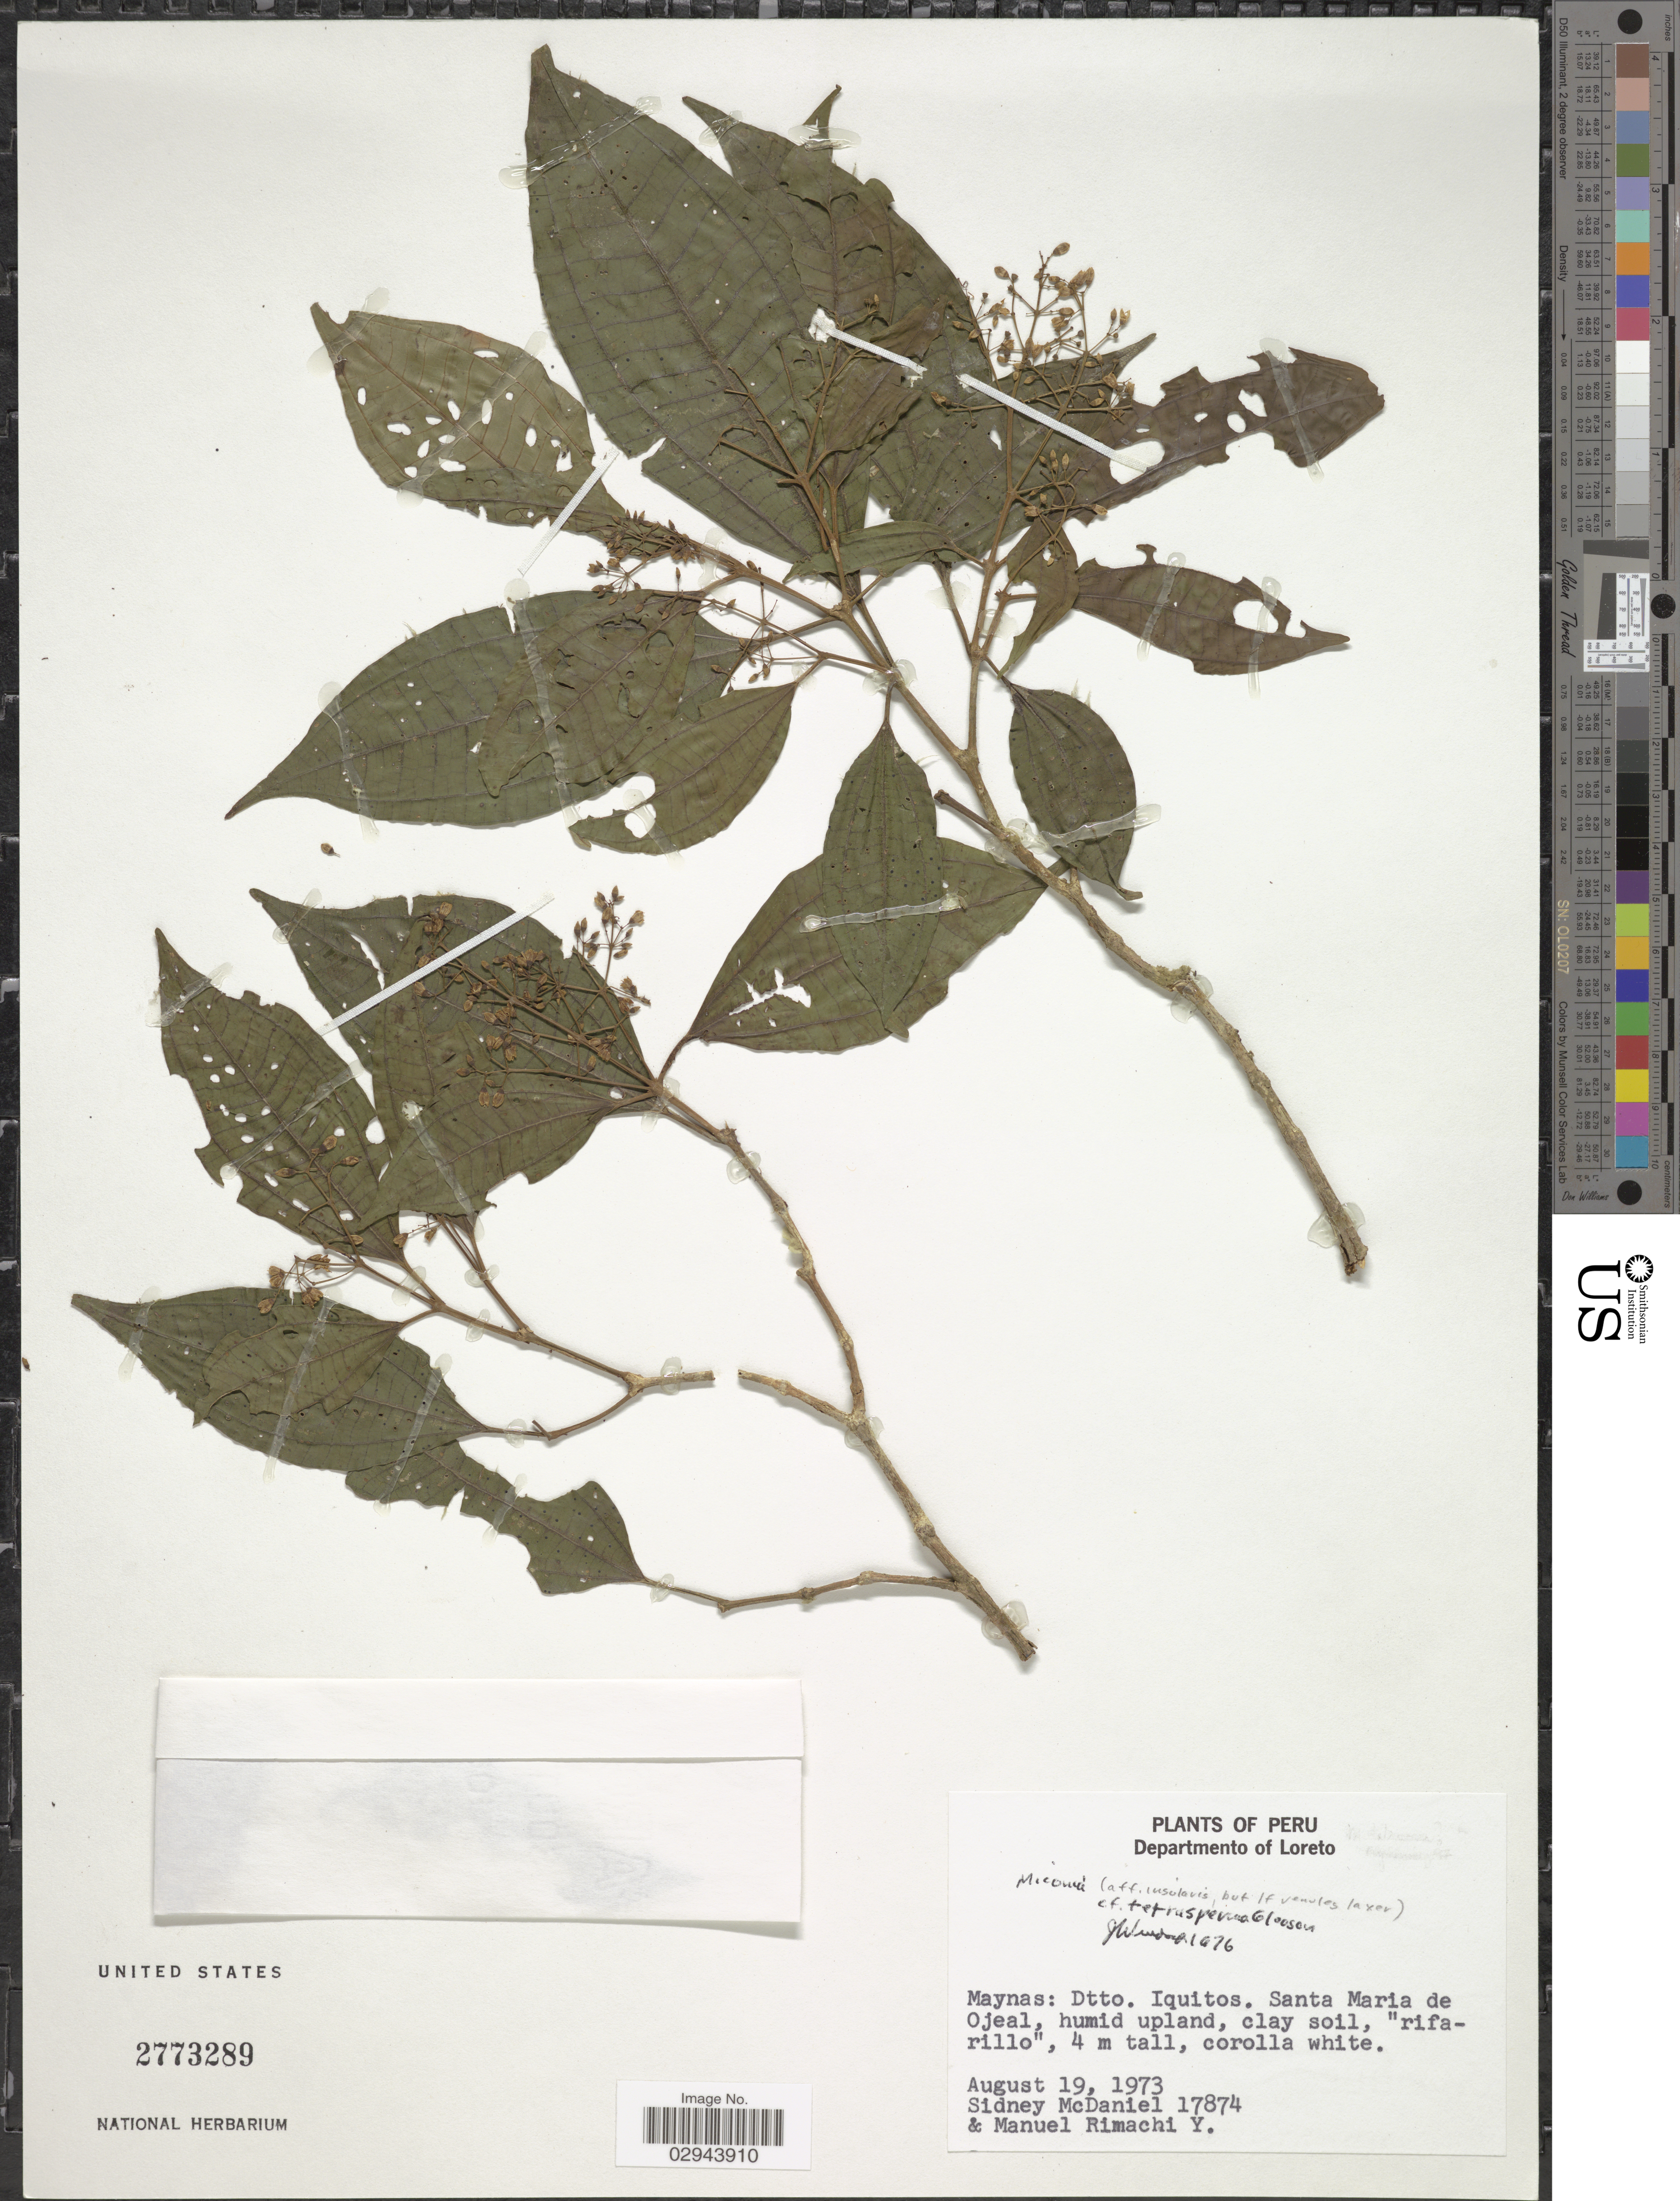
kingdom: Plantae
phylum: Tracheophyta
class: Magnoliopsida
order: Myrtales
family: Melastomataceae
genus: Miconia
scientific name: Miconia tetrasperma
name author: Gleason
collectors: S. McDaniel & M. Rimachi Y.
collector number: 17874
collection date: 1973-08-19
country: Peru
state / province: Loreto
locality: Departamento of Loreto, Maynas, Dtto. Iquitos, Santa María de Ojeal.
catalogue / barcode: US 2773289